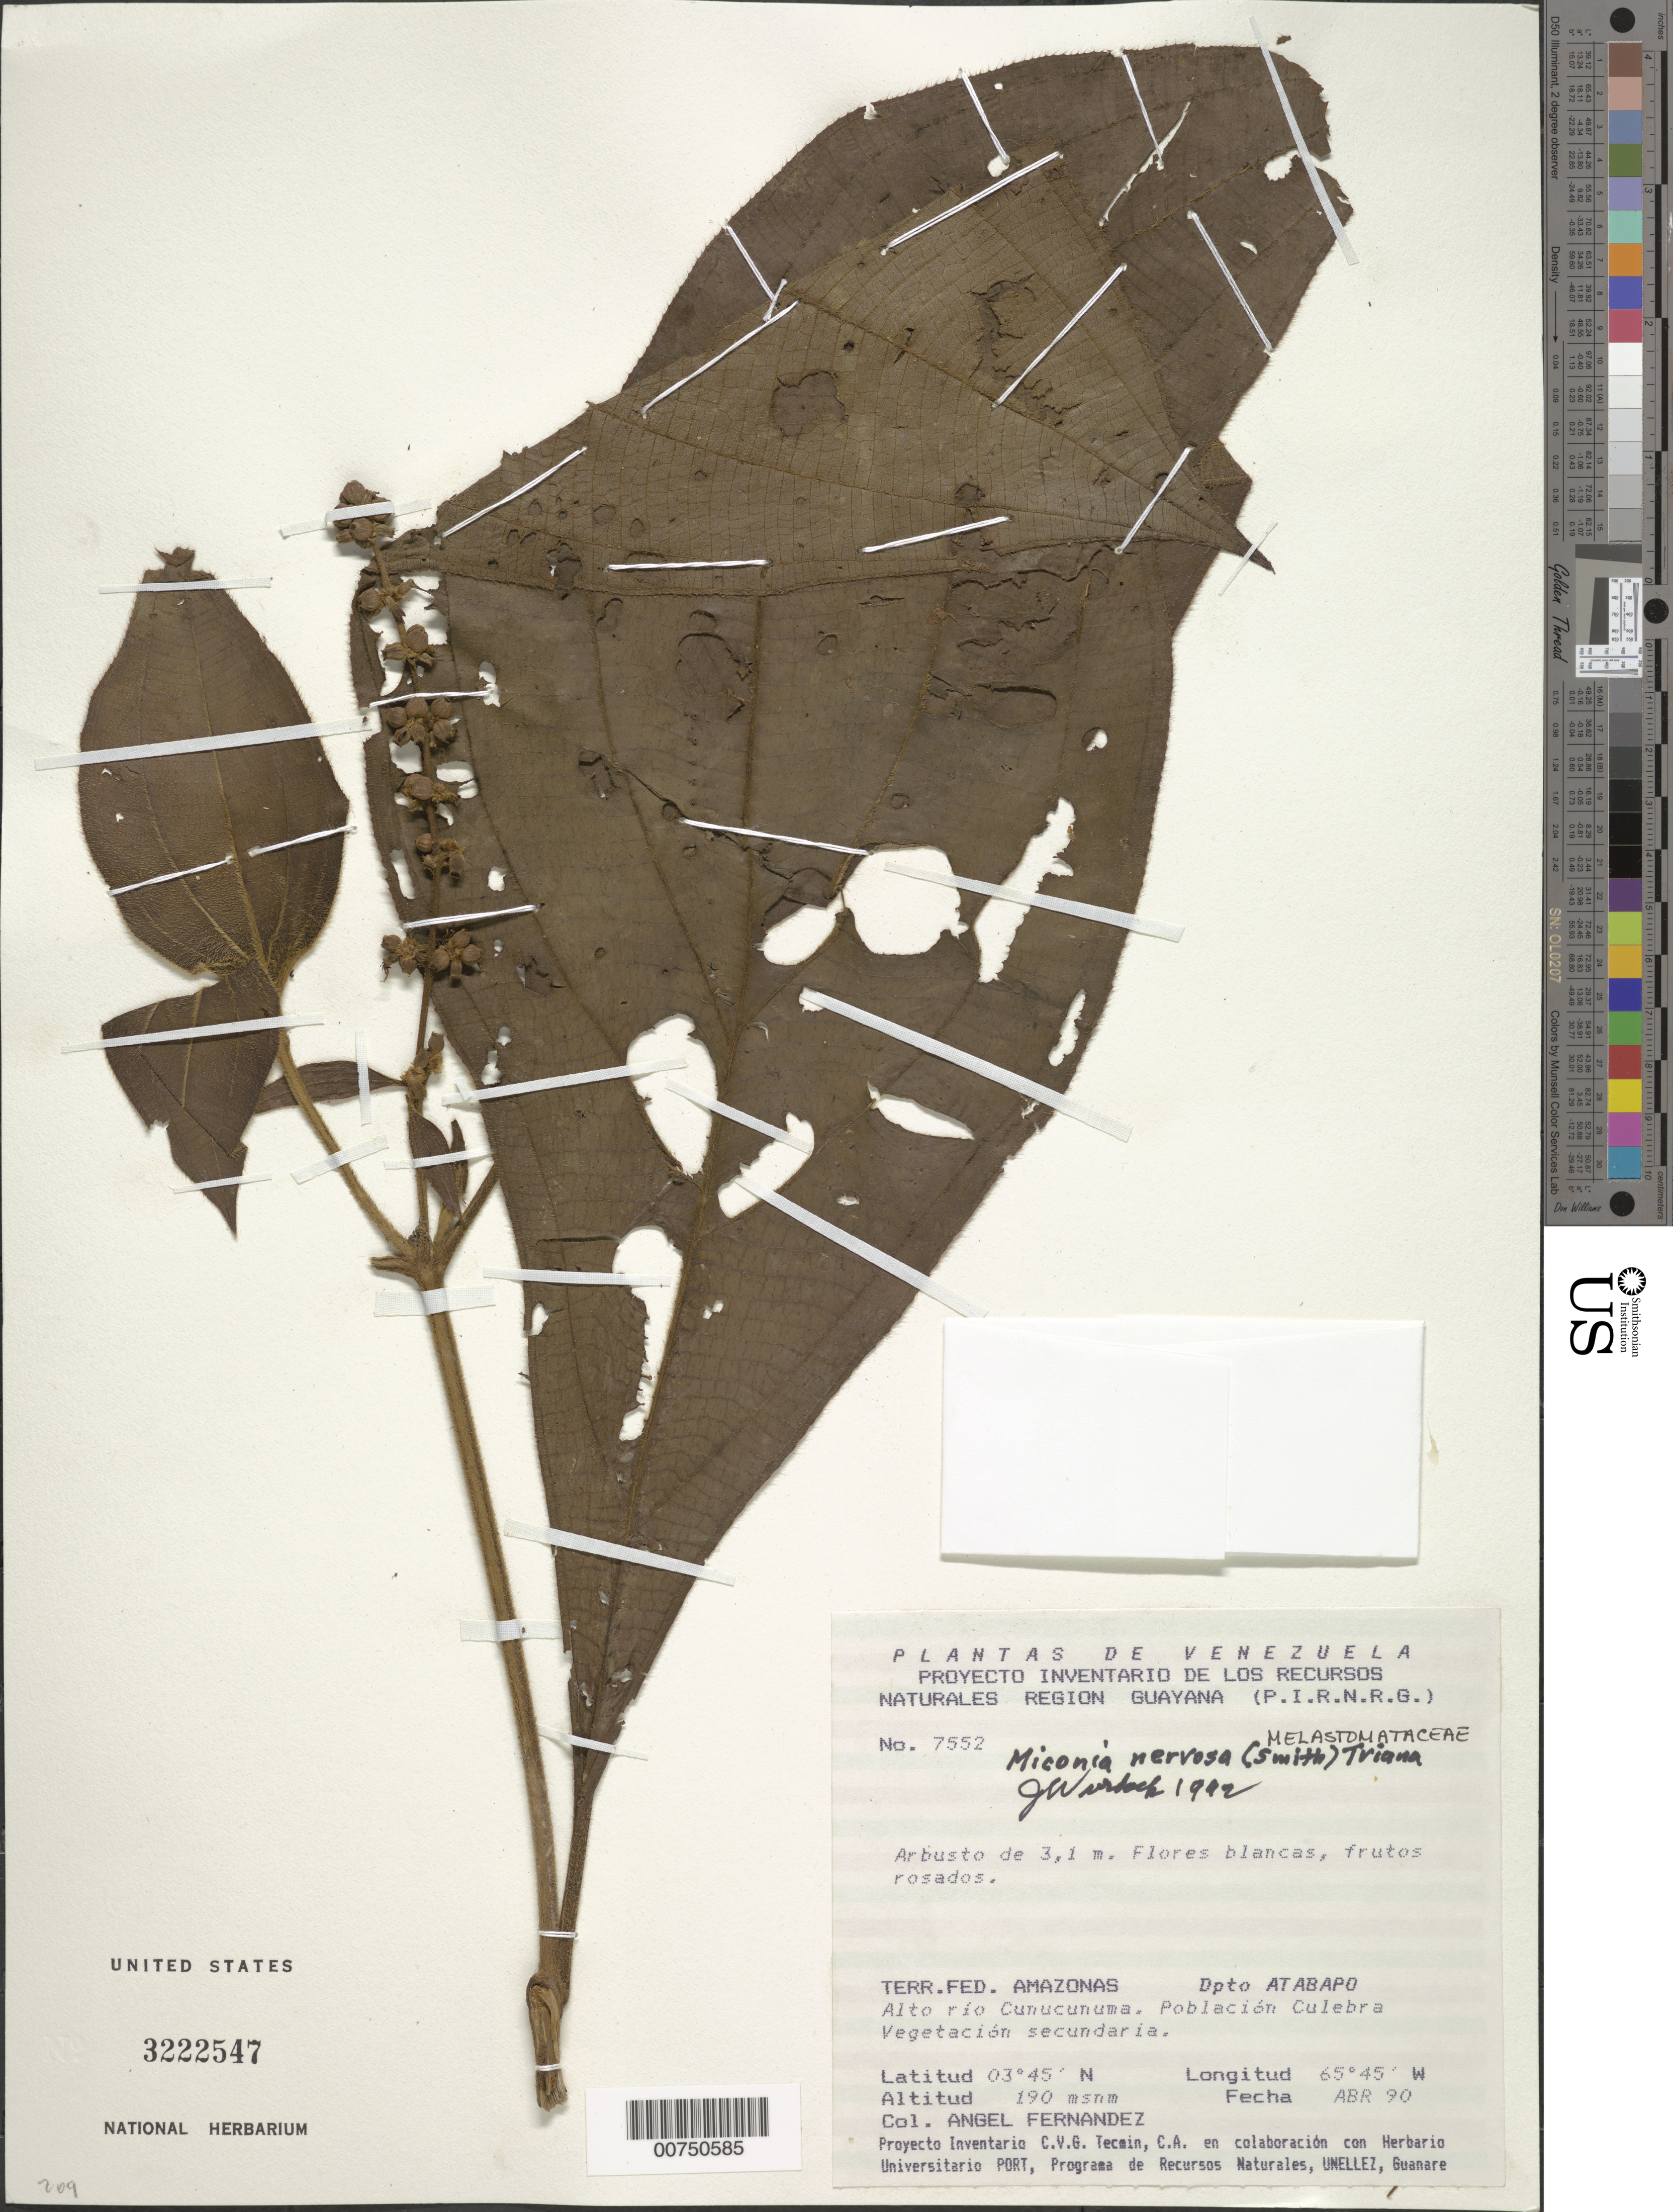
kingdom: Plantae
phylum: Tracheophyta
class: Magnoliopsida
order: Myrtales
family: Melastomataceae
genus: Miconia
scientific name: Miconia nervosa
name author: (Sm.) Triana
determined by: Wurdack, John J., (US), US (UNITED STATES)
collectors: A. Fernández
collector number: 7552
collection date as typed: Apr-90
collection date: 1990-04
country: Venezuela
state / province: Amazonas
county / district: Atabapo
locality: Alto Río Cunucunuma, Población Culebra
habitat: Secondary vegetation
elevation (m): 190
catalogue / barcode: US 3222547